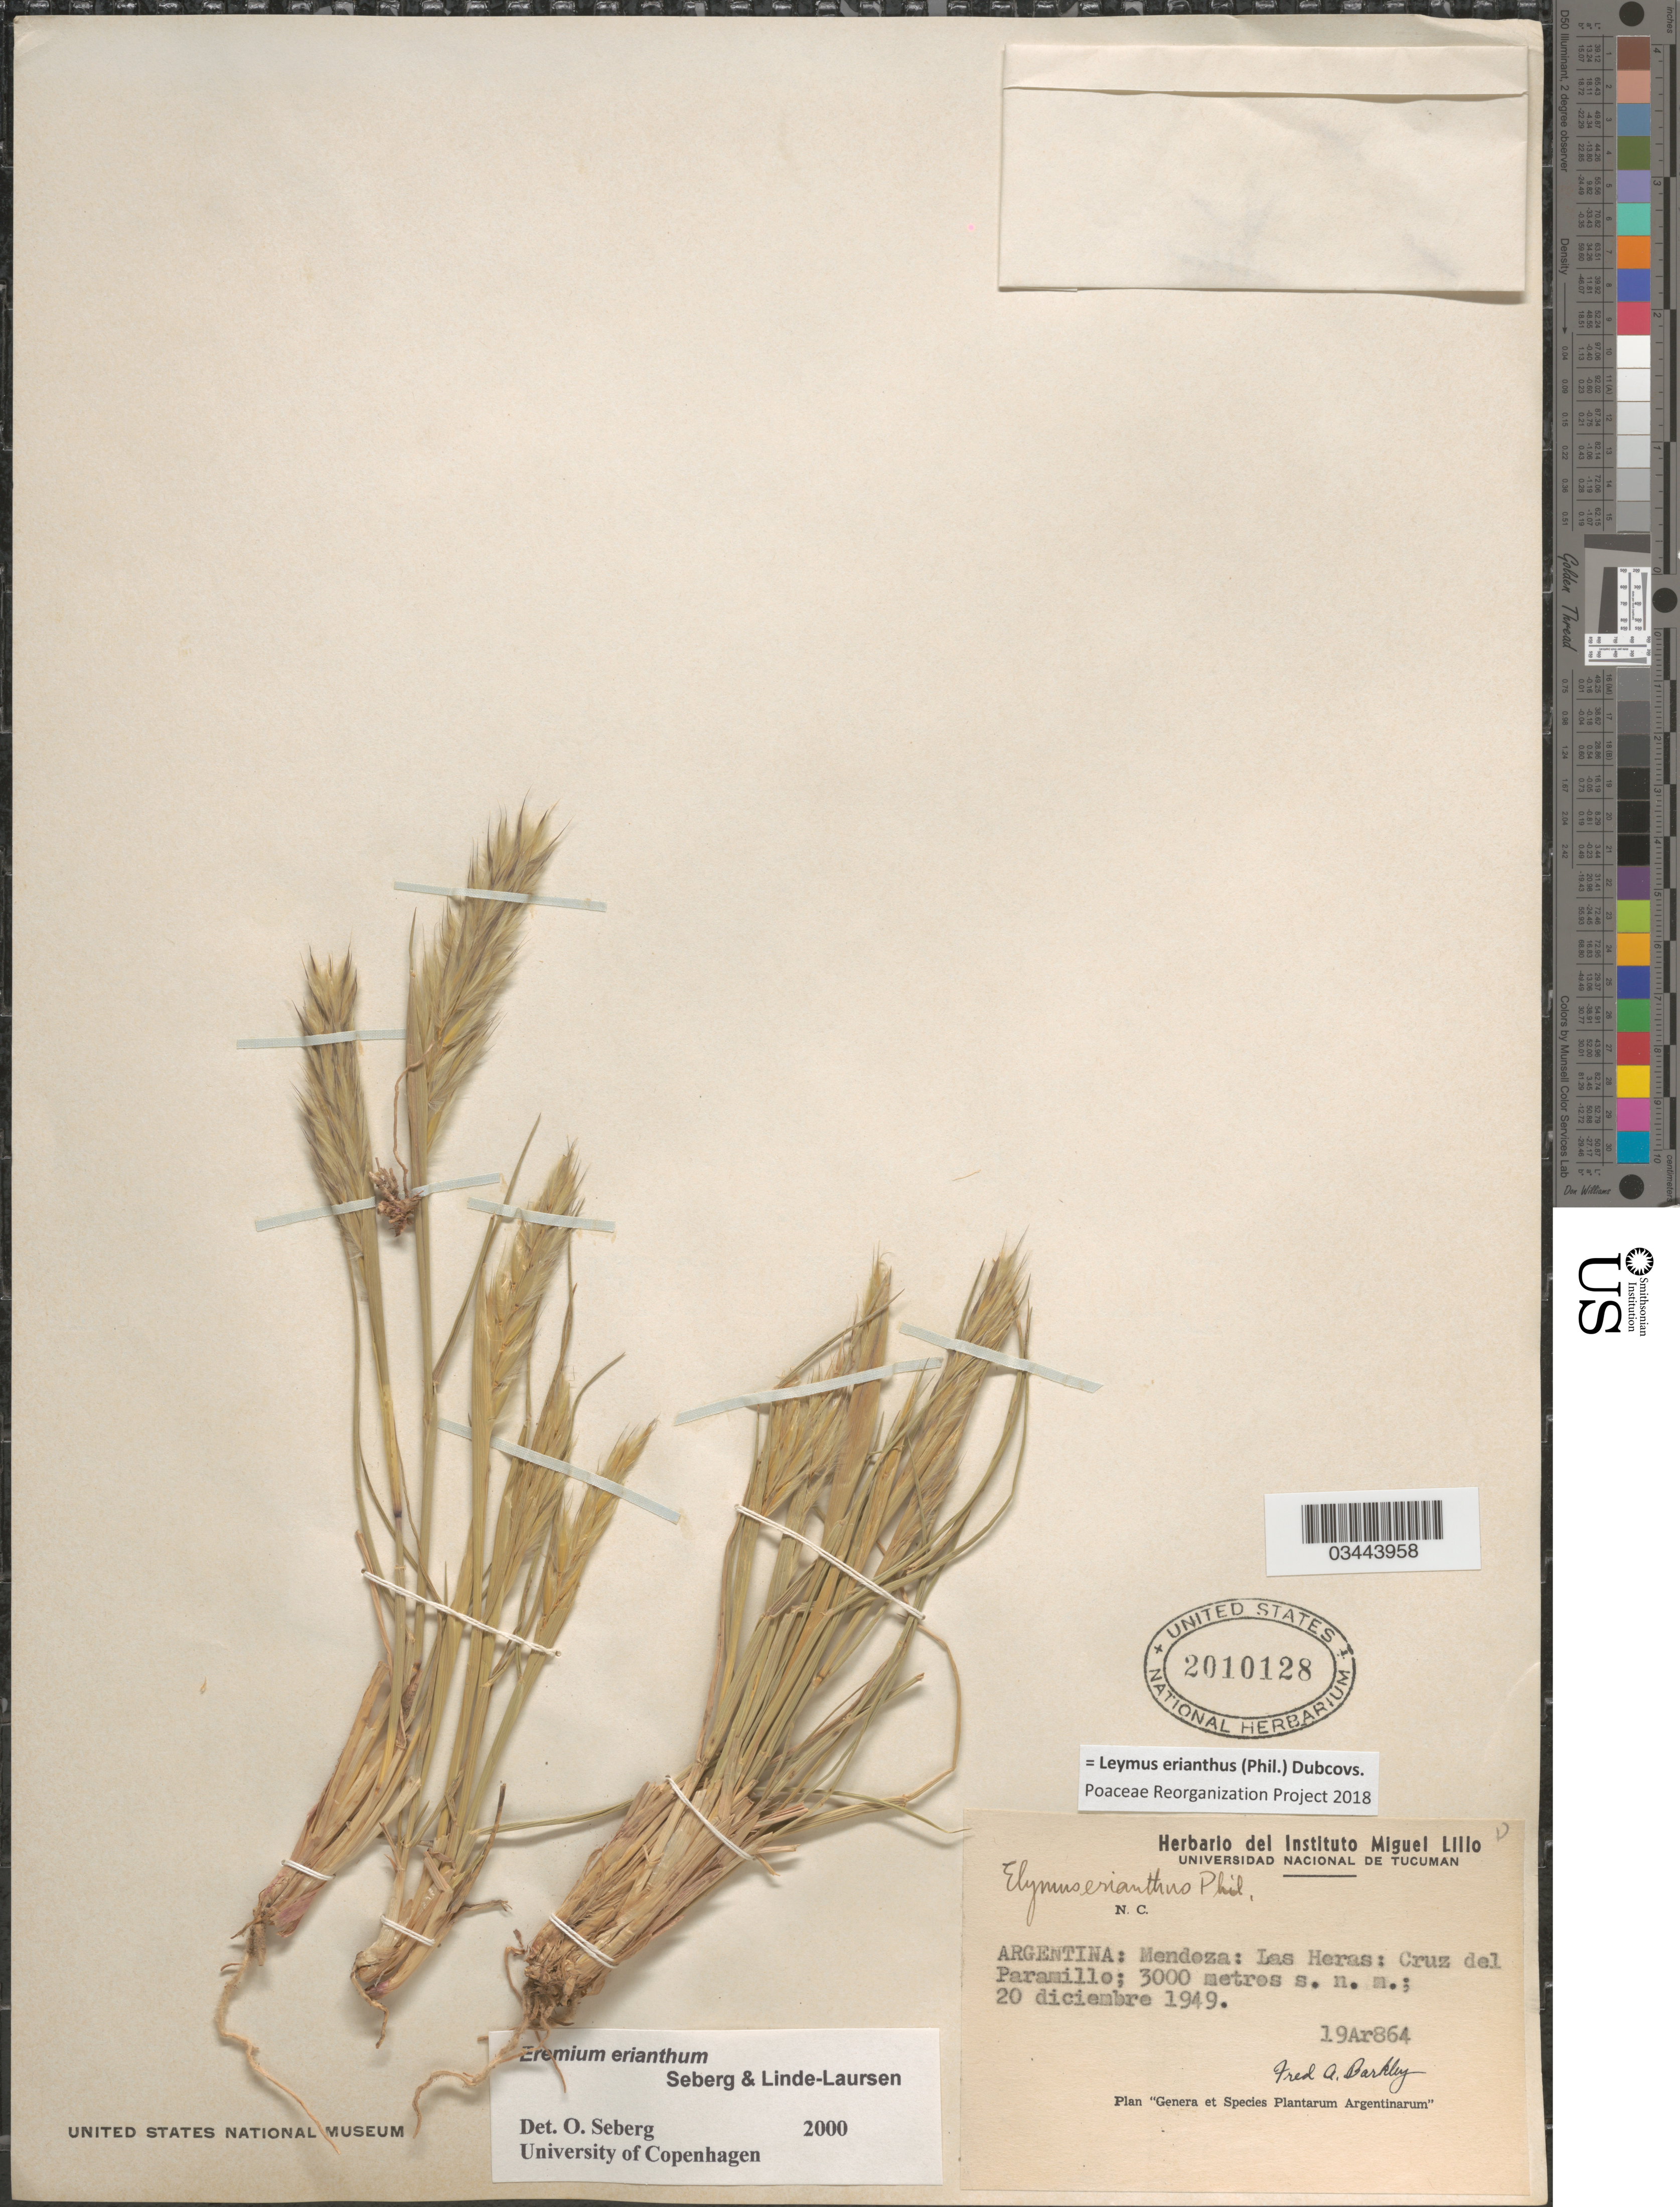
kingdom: Plantae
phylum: Tracheophyta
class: Liliopsida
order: Poales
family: Poaceae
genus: Leymus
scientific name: Leymus erianthus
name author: (Phil.) Dubcovsky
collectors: F. A. Barkley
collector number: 19Ar864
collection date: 1949-12-20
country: Argentina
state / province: Mendoza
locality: Las Heras: Cruz de Paramillo.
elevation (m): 3000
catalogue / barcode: US 2010128